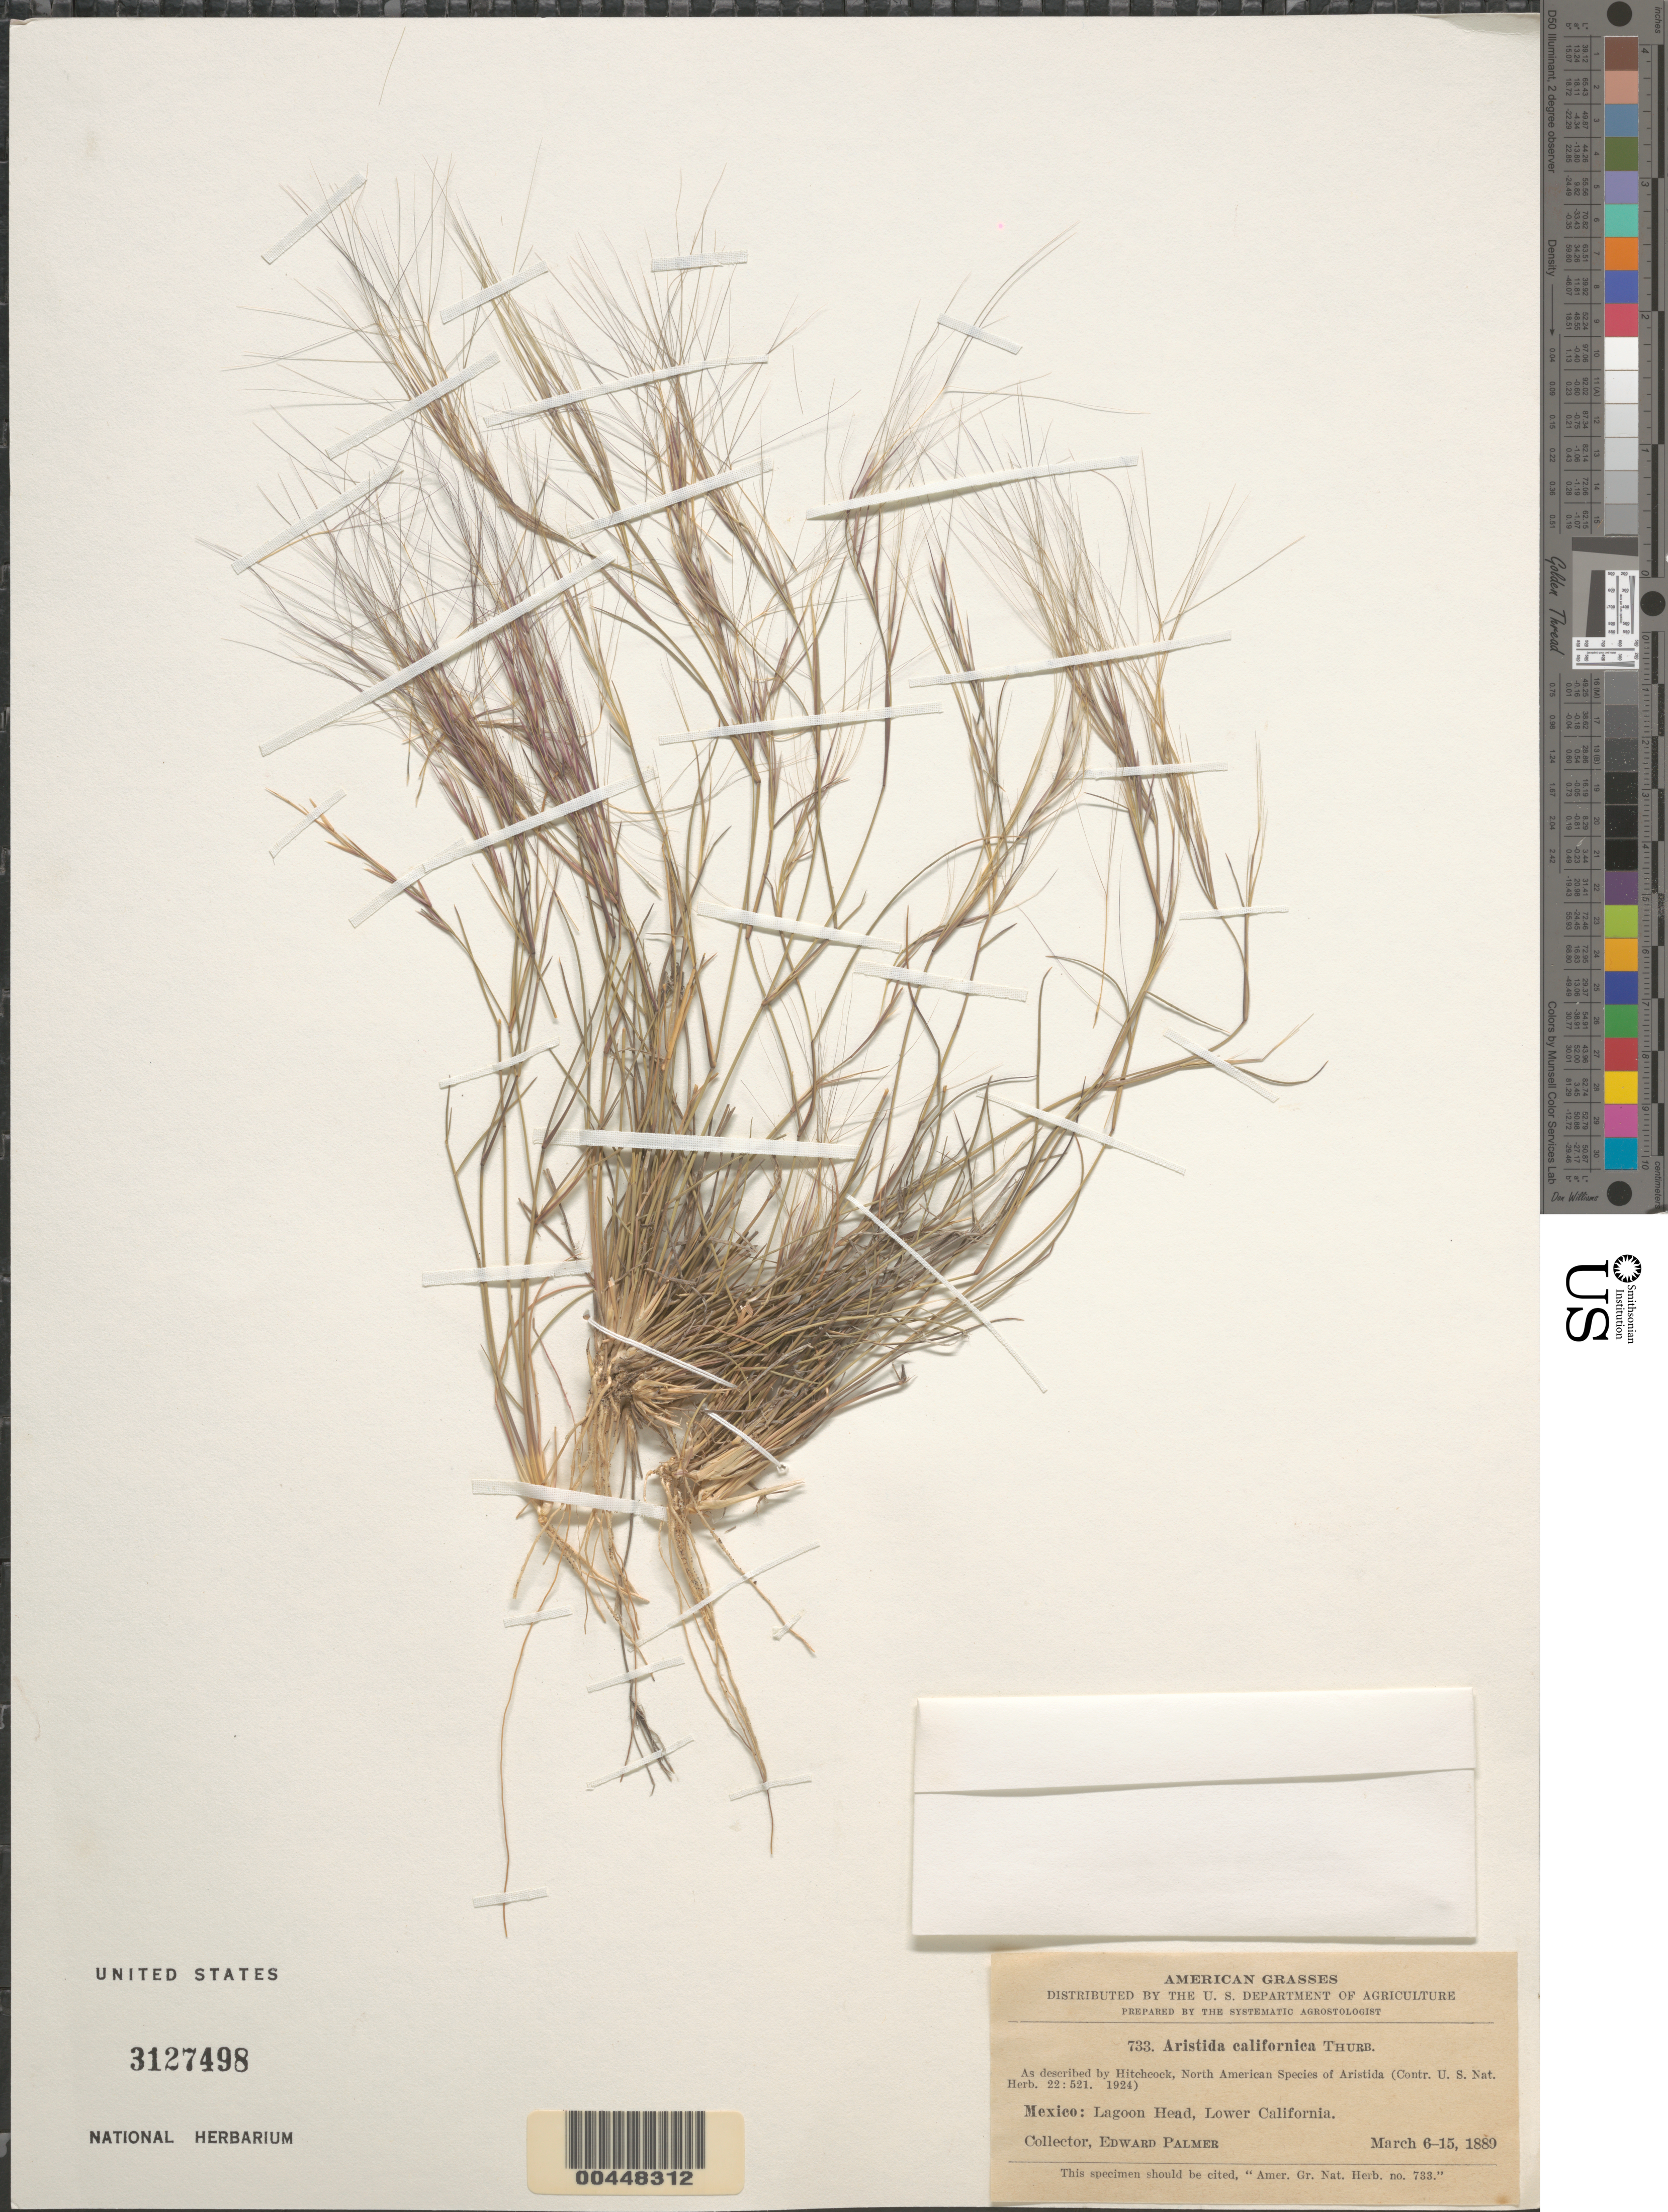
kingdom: Plantae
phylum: Tracheophyta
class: Liliopsida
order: Poales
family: Poaceae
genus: Aristida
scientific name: Aristida californica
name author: Thurb. in S. Watson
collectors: E. Palmer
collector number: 733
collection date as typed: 6 Mar 1889 to 15 Mar 1889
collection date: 1889-03-06/1889-03-15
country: Mexico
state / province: Baja California Norte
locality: Lagoon Head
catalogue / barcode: US 3127498